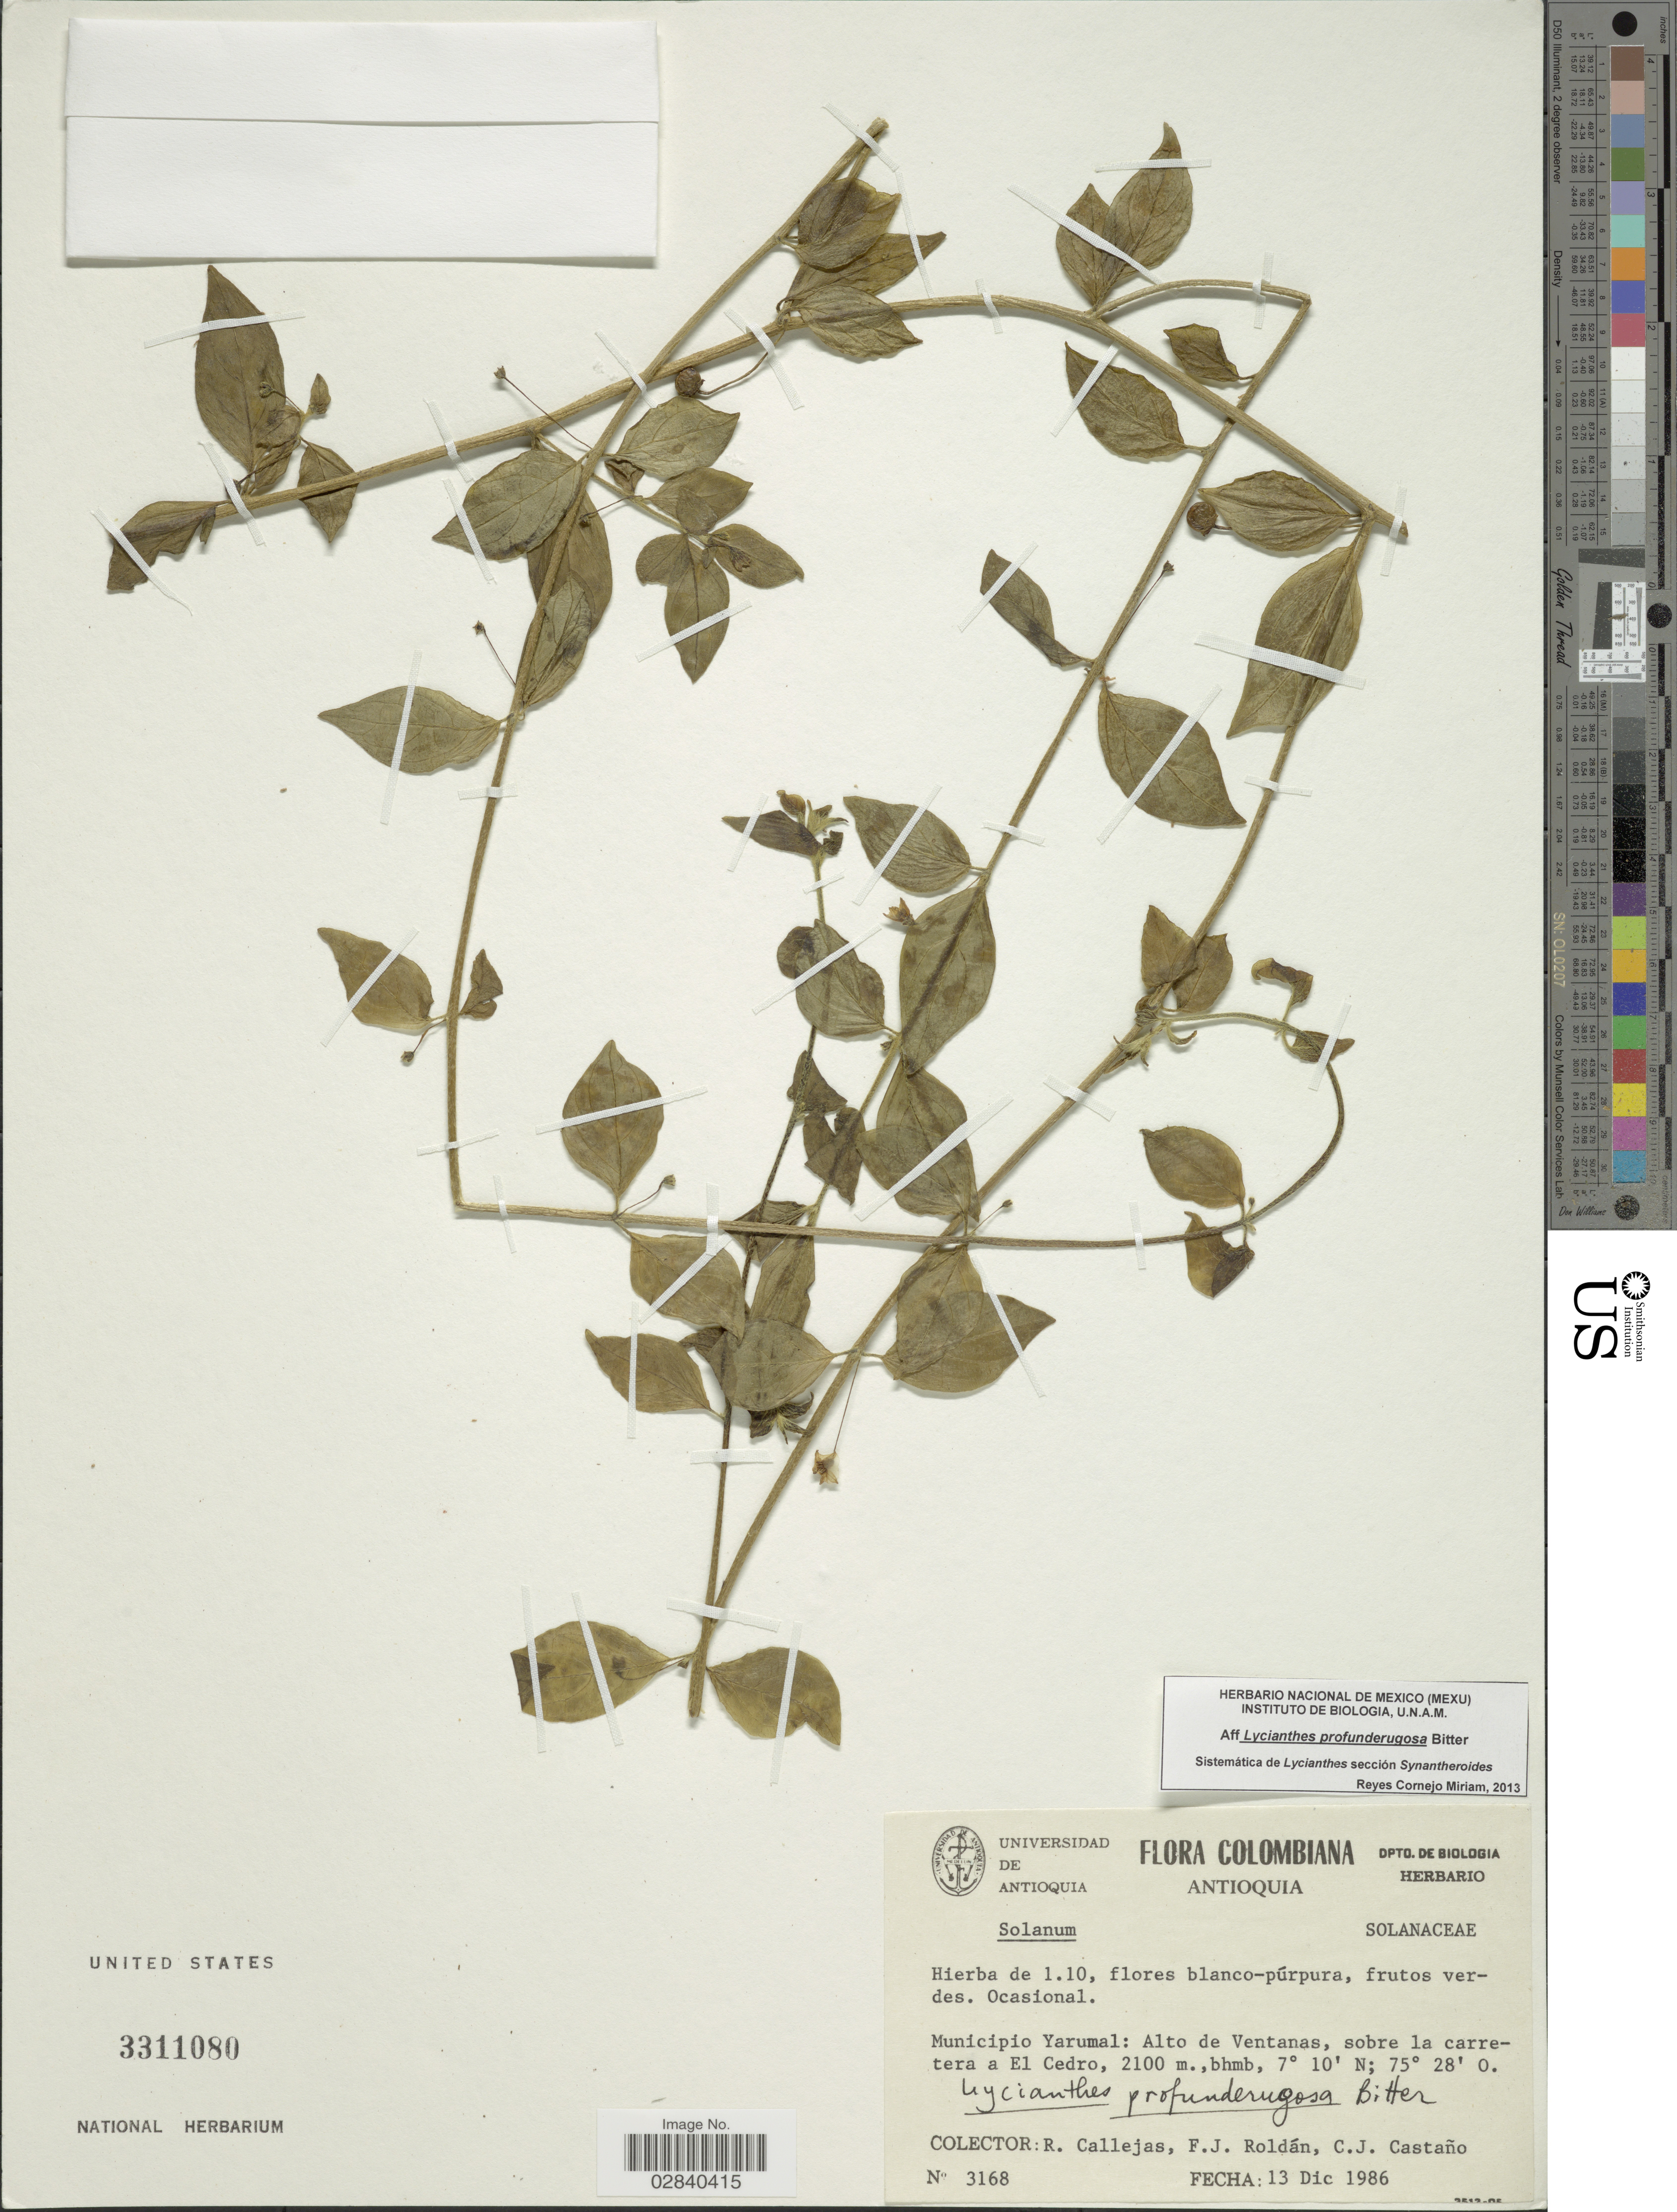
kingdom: Plantae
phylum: Tracheophyta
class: Magnoliopsida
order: Solanales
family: Solanaceae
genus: Lycianthes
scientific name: Lycianthes profunderugosa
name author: Bitter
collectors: R. Callejas, F. J. Roldán & C. Castaño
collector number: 3168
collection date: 1986-12-13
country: Colombia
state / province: Antioquia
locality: Minicipio Yarumal: Alto de Ventanas, sobre la carretera a El Cedro.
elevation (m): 2100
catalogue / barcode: US 3311080